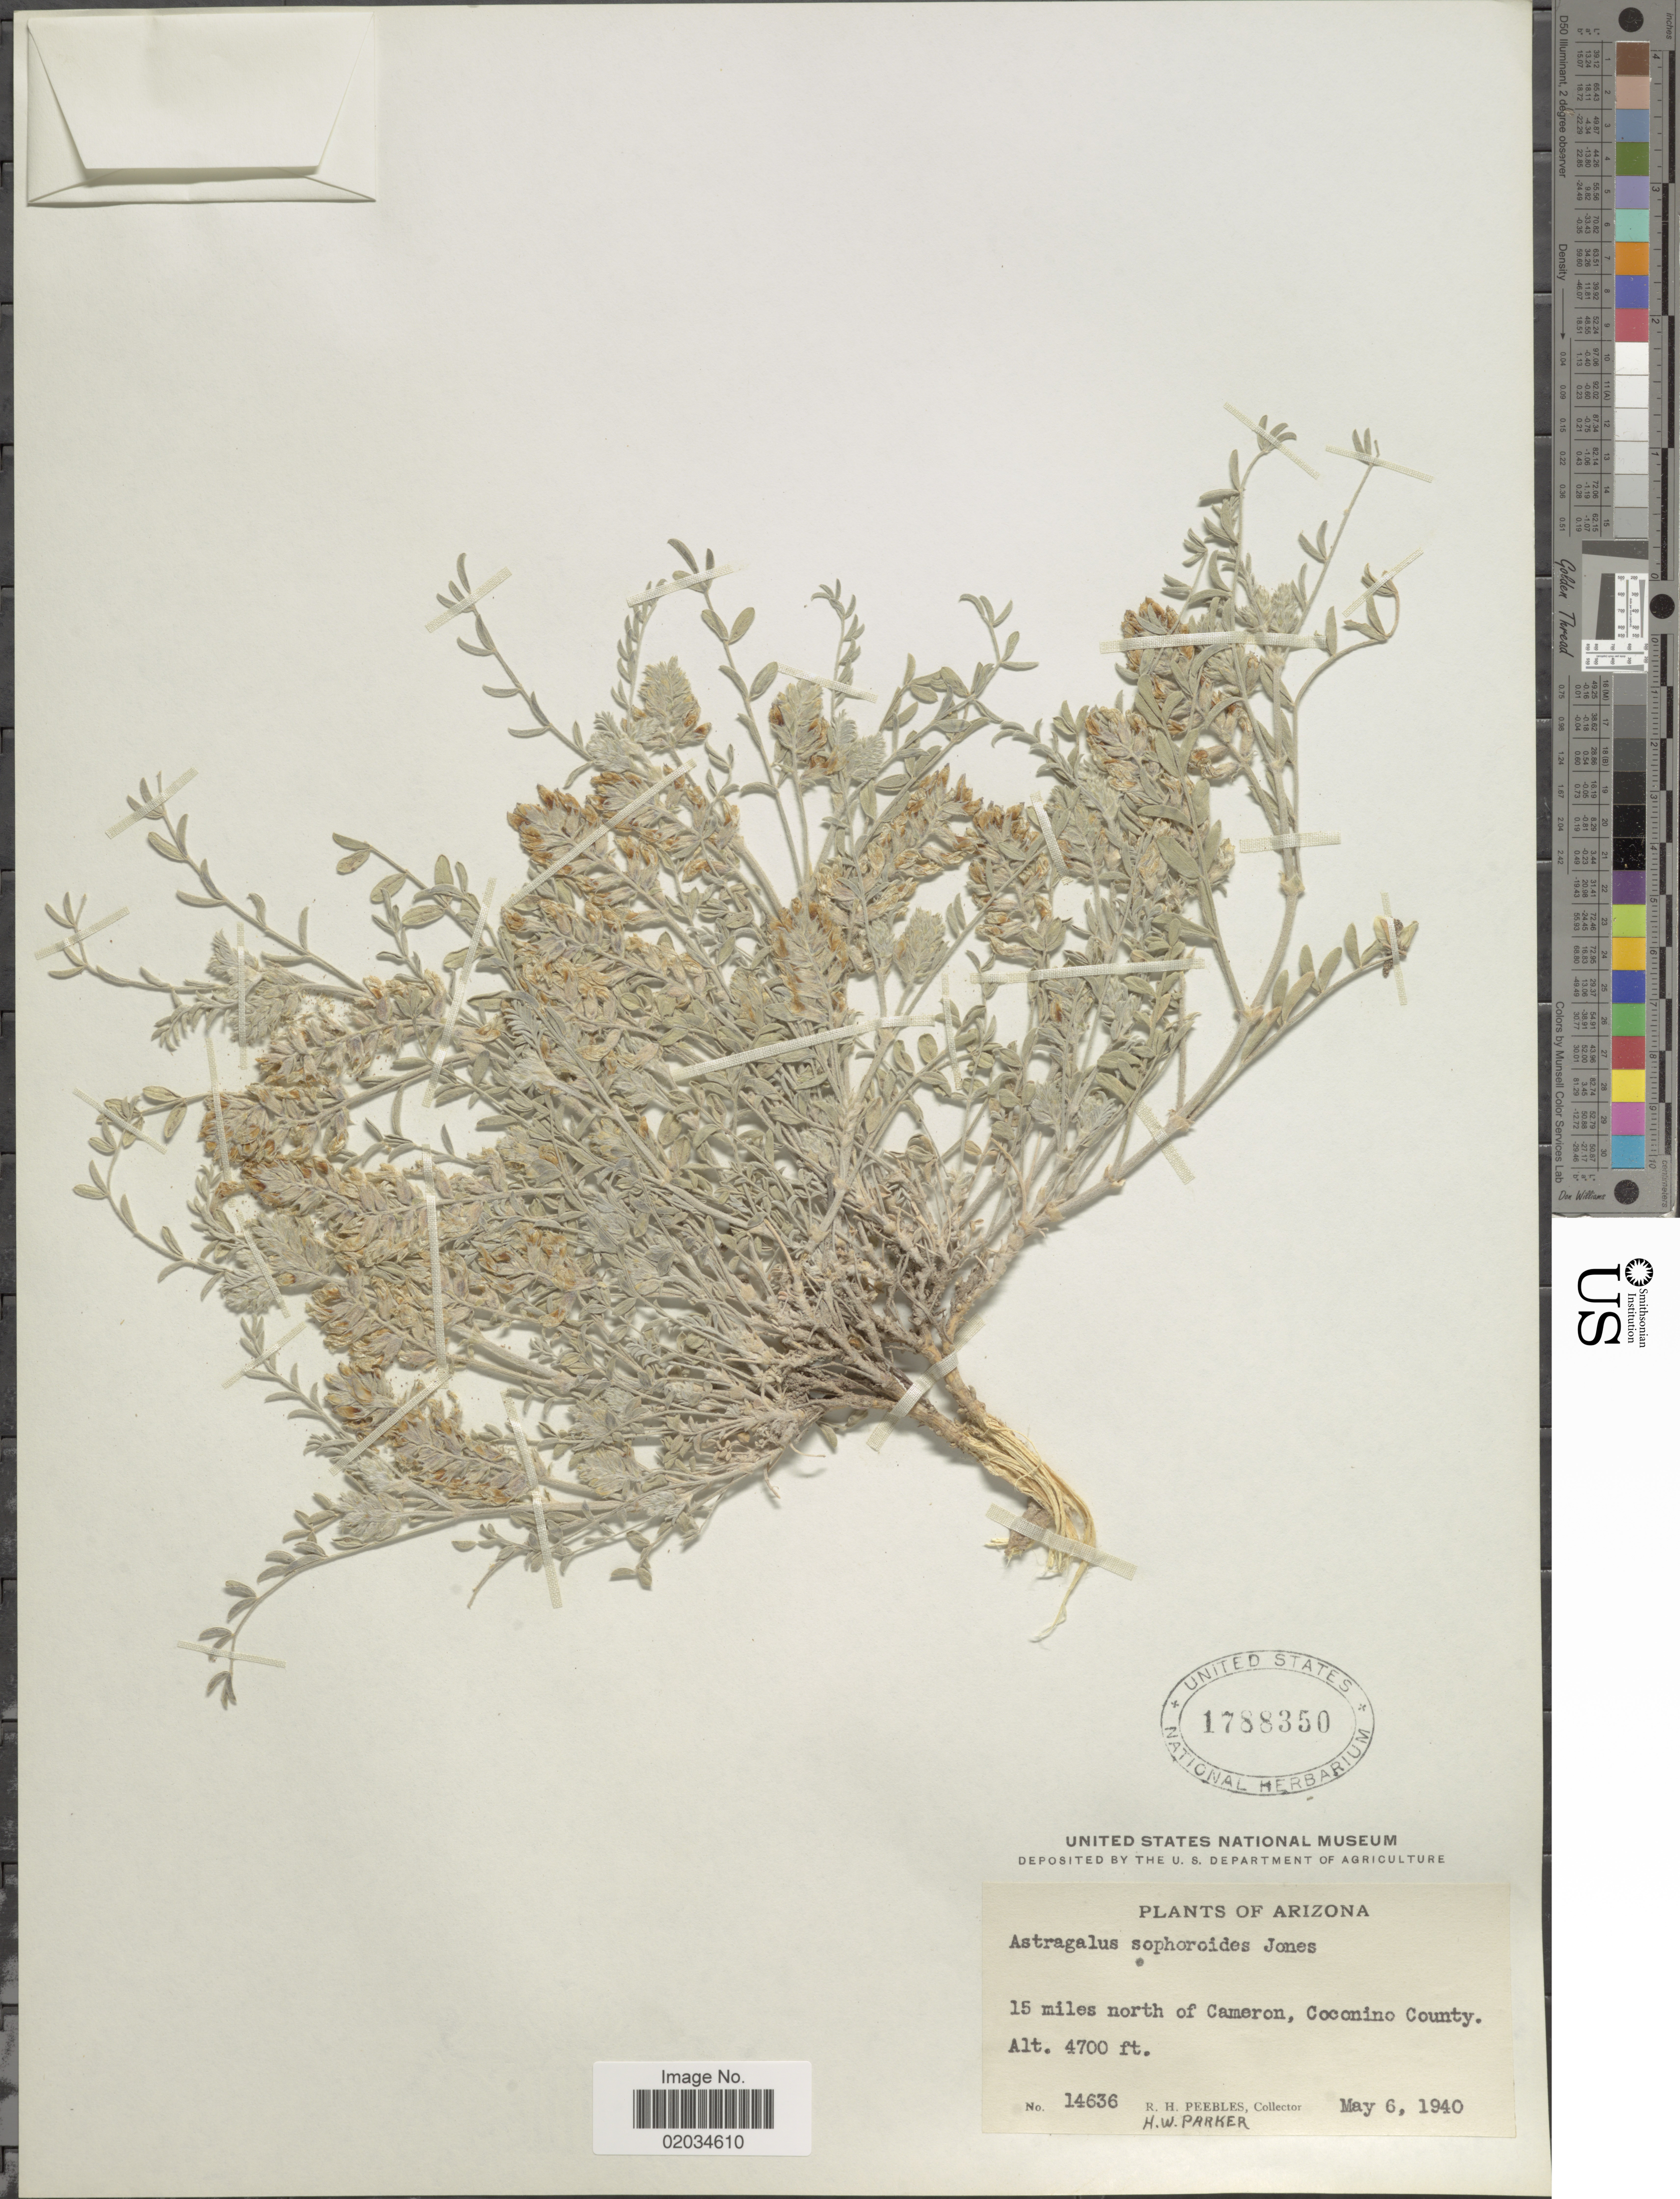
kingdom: Plantae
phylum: Tracheophyta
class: Magnoliopsida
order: Fabales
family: Fabaceae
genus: Astragalus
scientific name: Astragalus sophoroides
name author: M.E. Jones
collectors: R. H. Peebles & H. W. Parker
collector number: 14636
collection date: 1940-05-06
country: United States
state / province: Arizona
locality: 15 miles north of Cameron, Coconino County.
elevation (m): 1433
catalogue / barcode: US 1788350